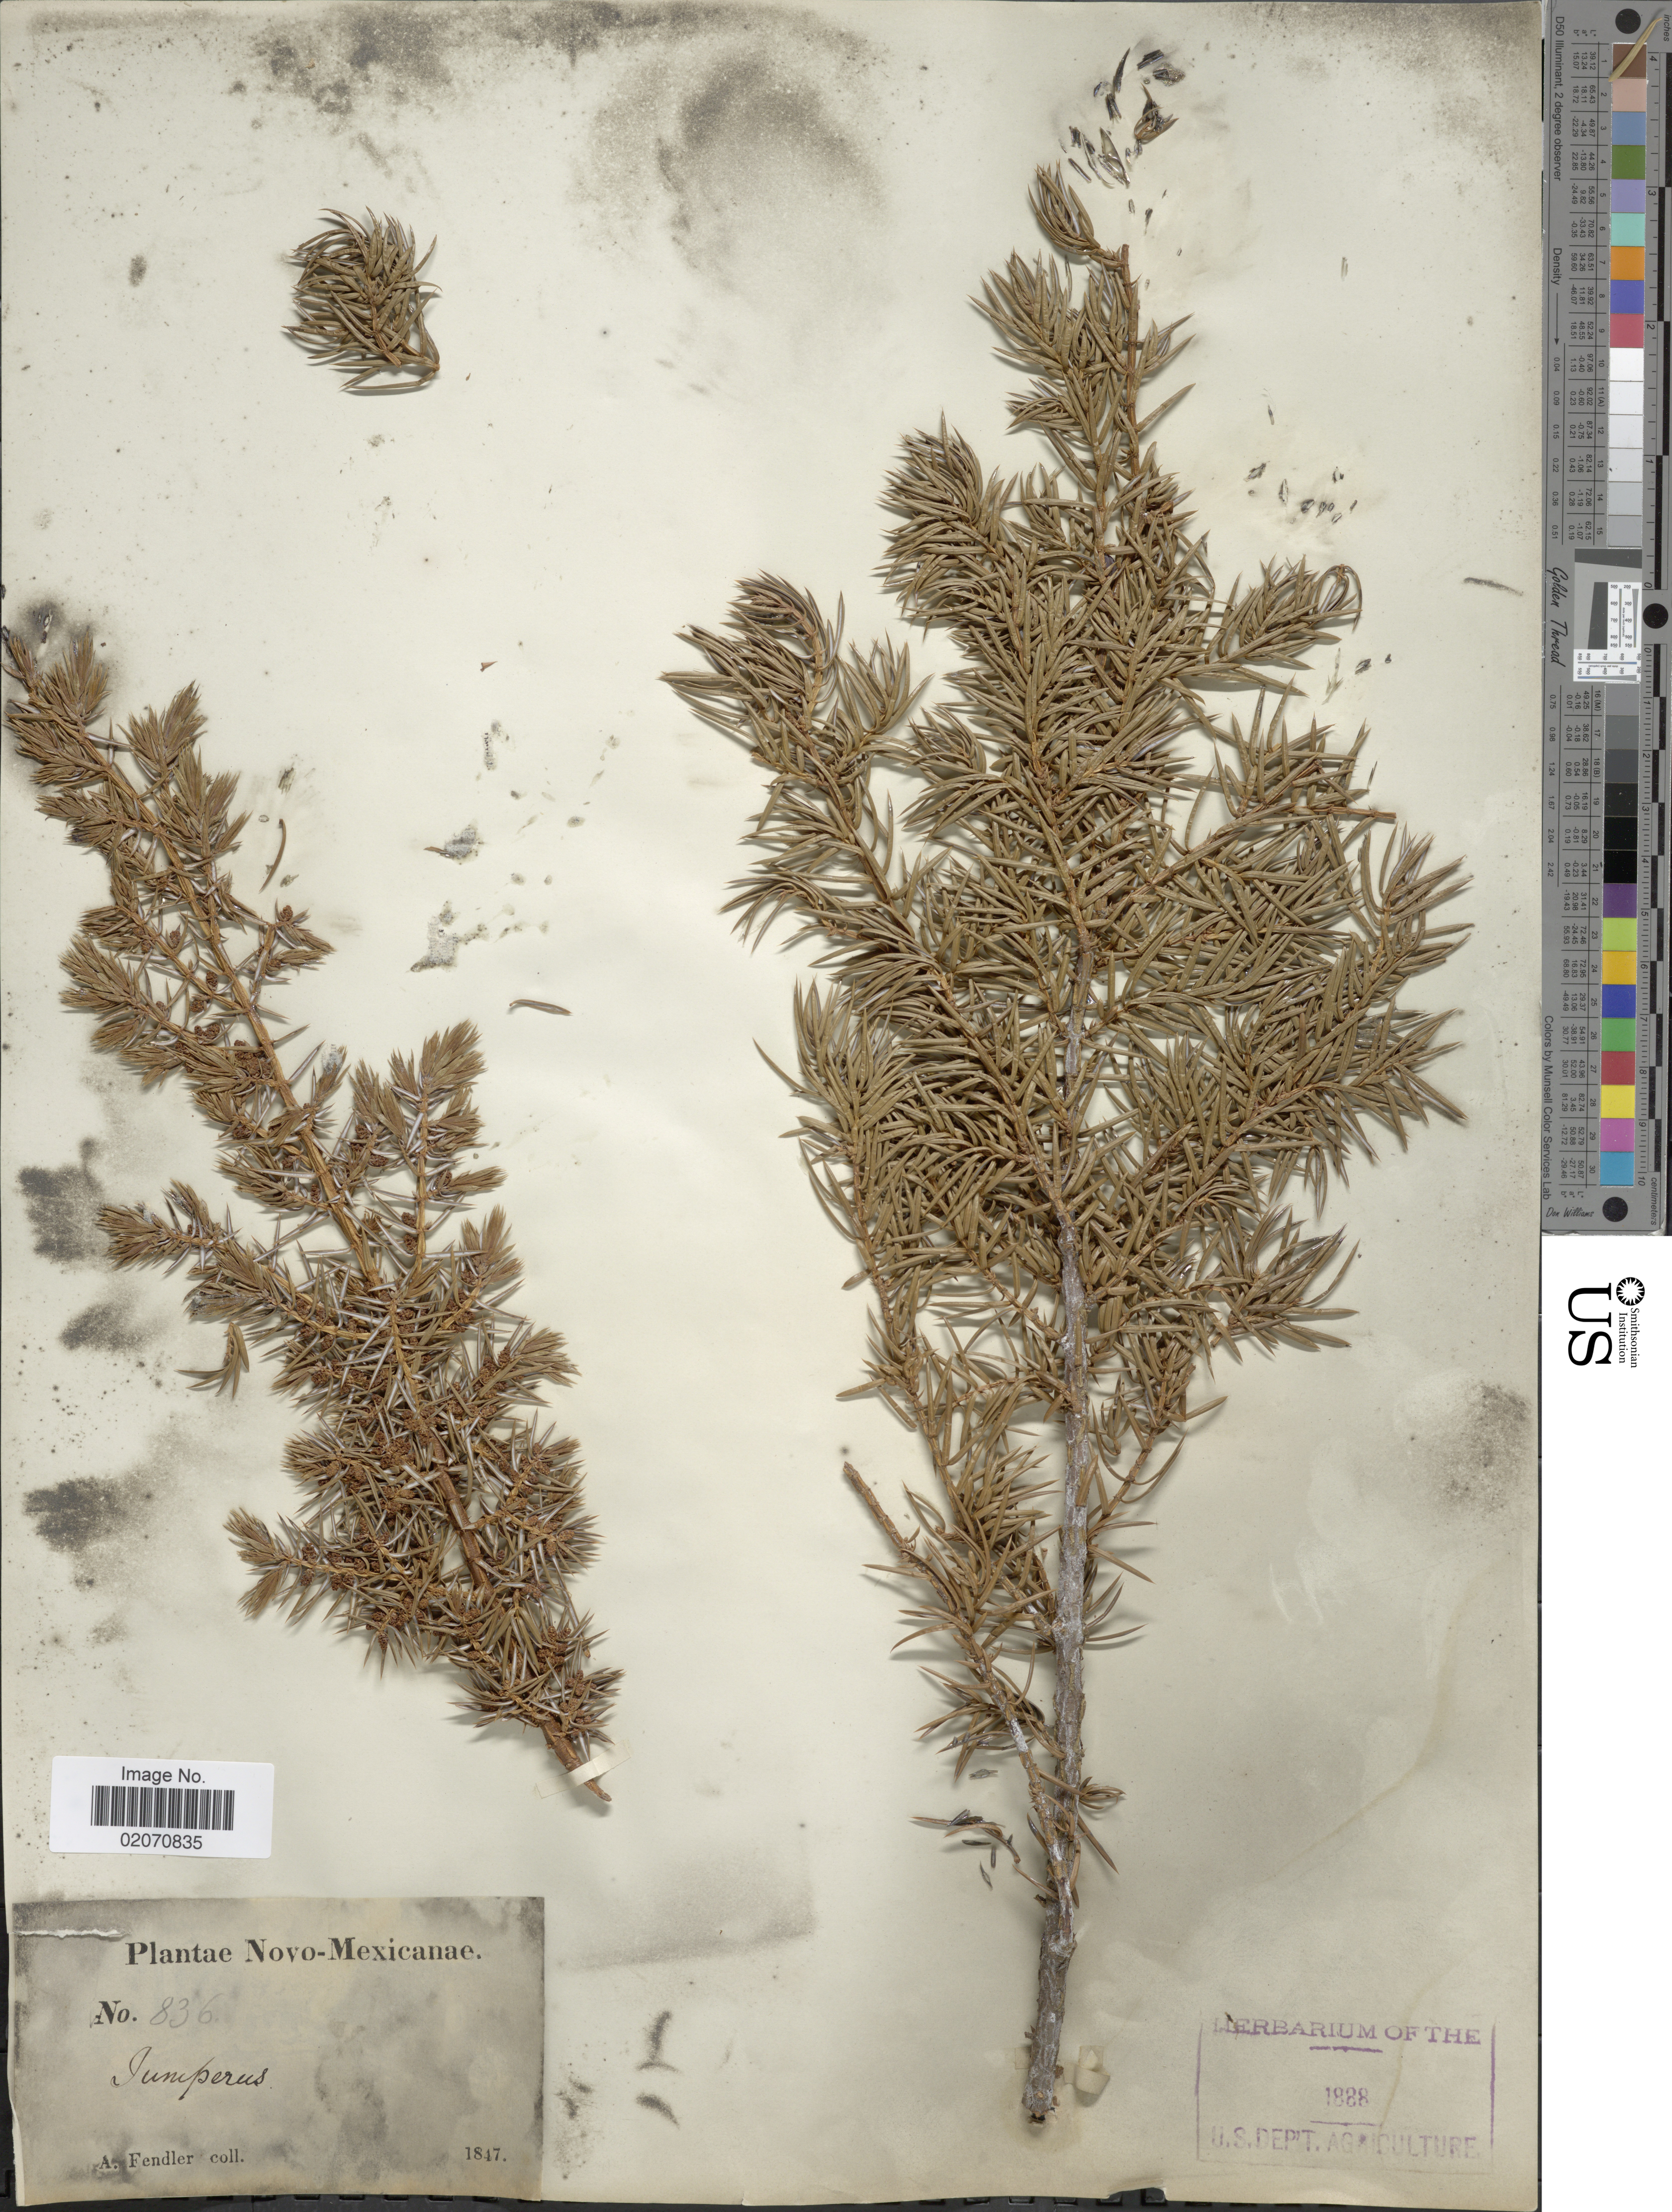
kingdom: Plantae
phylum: Tracheophyta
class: Pinopsida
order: Pinales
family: Cupressaceae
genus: Juniperus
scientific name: Juniperus communis subsp. nana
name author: (Willd.) Syme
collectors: A. Fendler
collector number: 836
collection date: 1847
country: United States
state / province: New Mexico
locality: Novo-Mexicanae